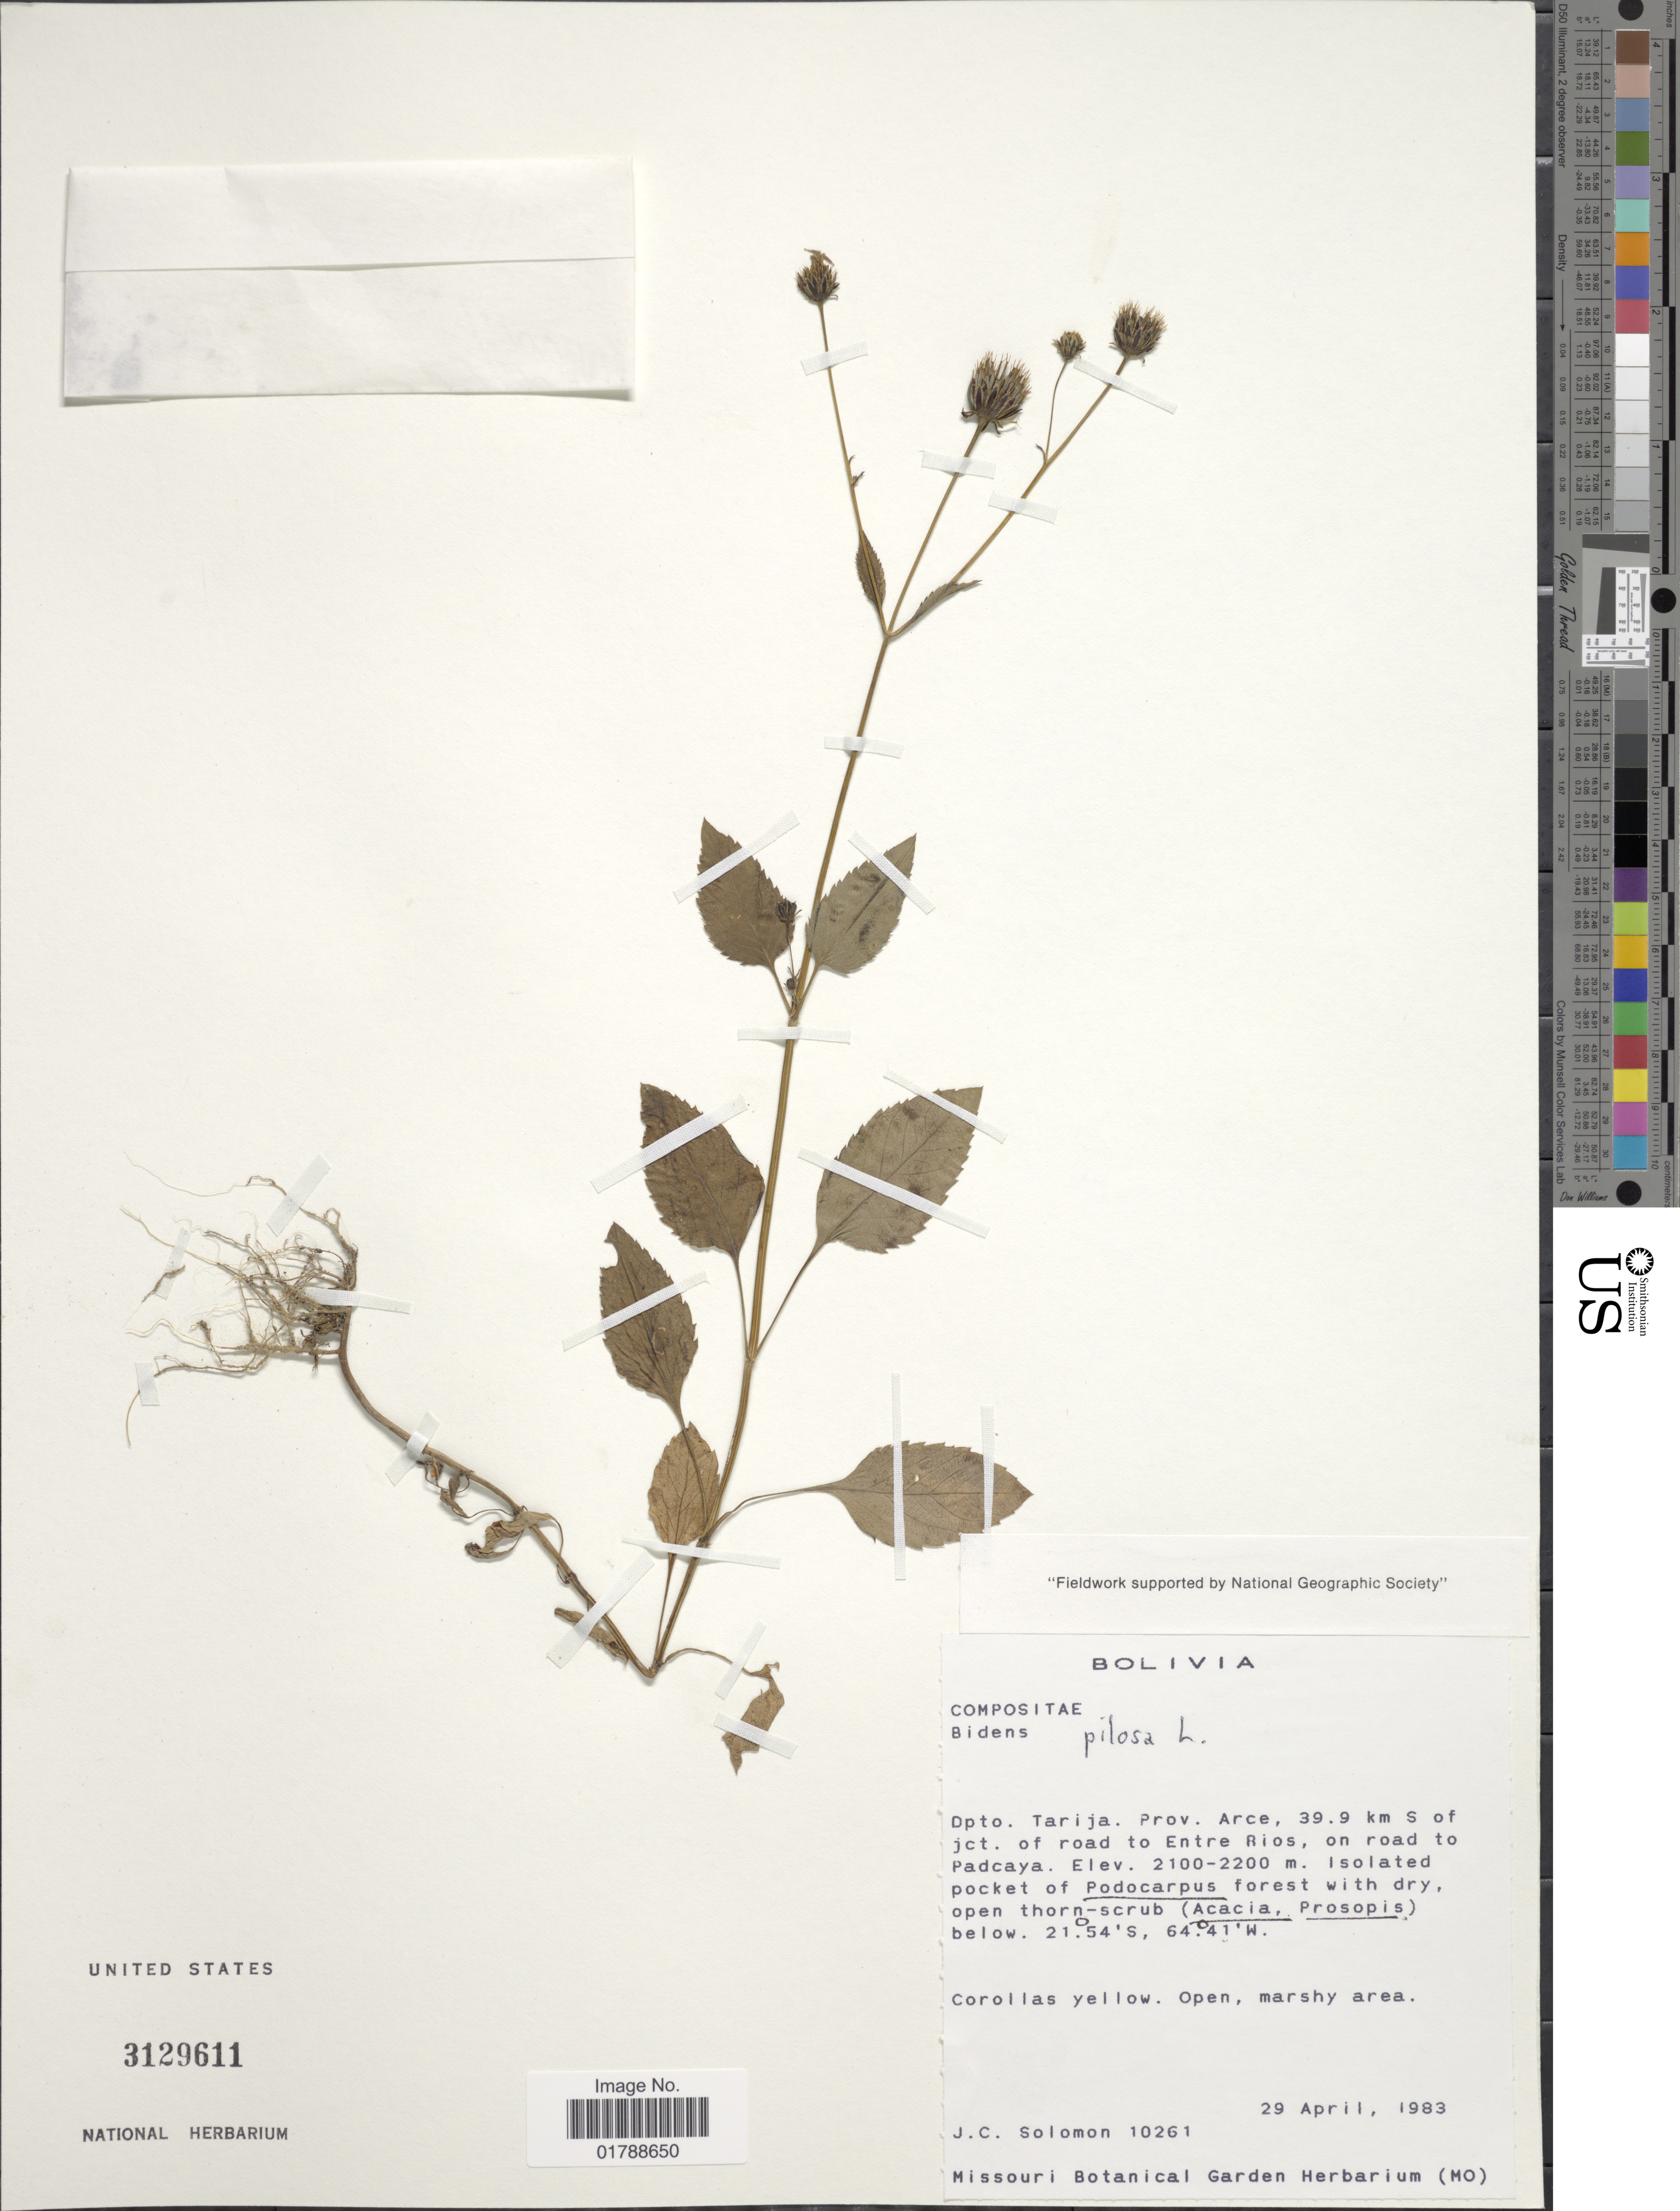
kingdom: Plantae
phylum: Tracheophyta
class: Magnoliopsida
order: Asterales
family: Asteraceae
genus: Bidens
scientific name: Bidens pilosa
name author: L.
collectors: J. C. Solomon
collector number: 10261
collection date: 1983-04-29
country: Bolivia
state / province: Tarija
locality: Prov. Arce, 39.9 km S of jct. of road to Entre Rios, on road to Padcaya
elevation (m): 2100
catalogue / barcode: US 3129611